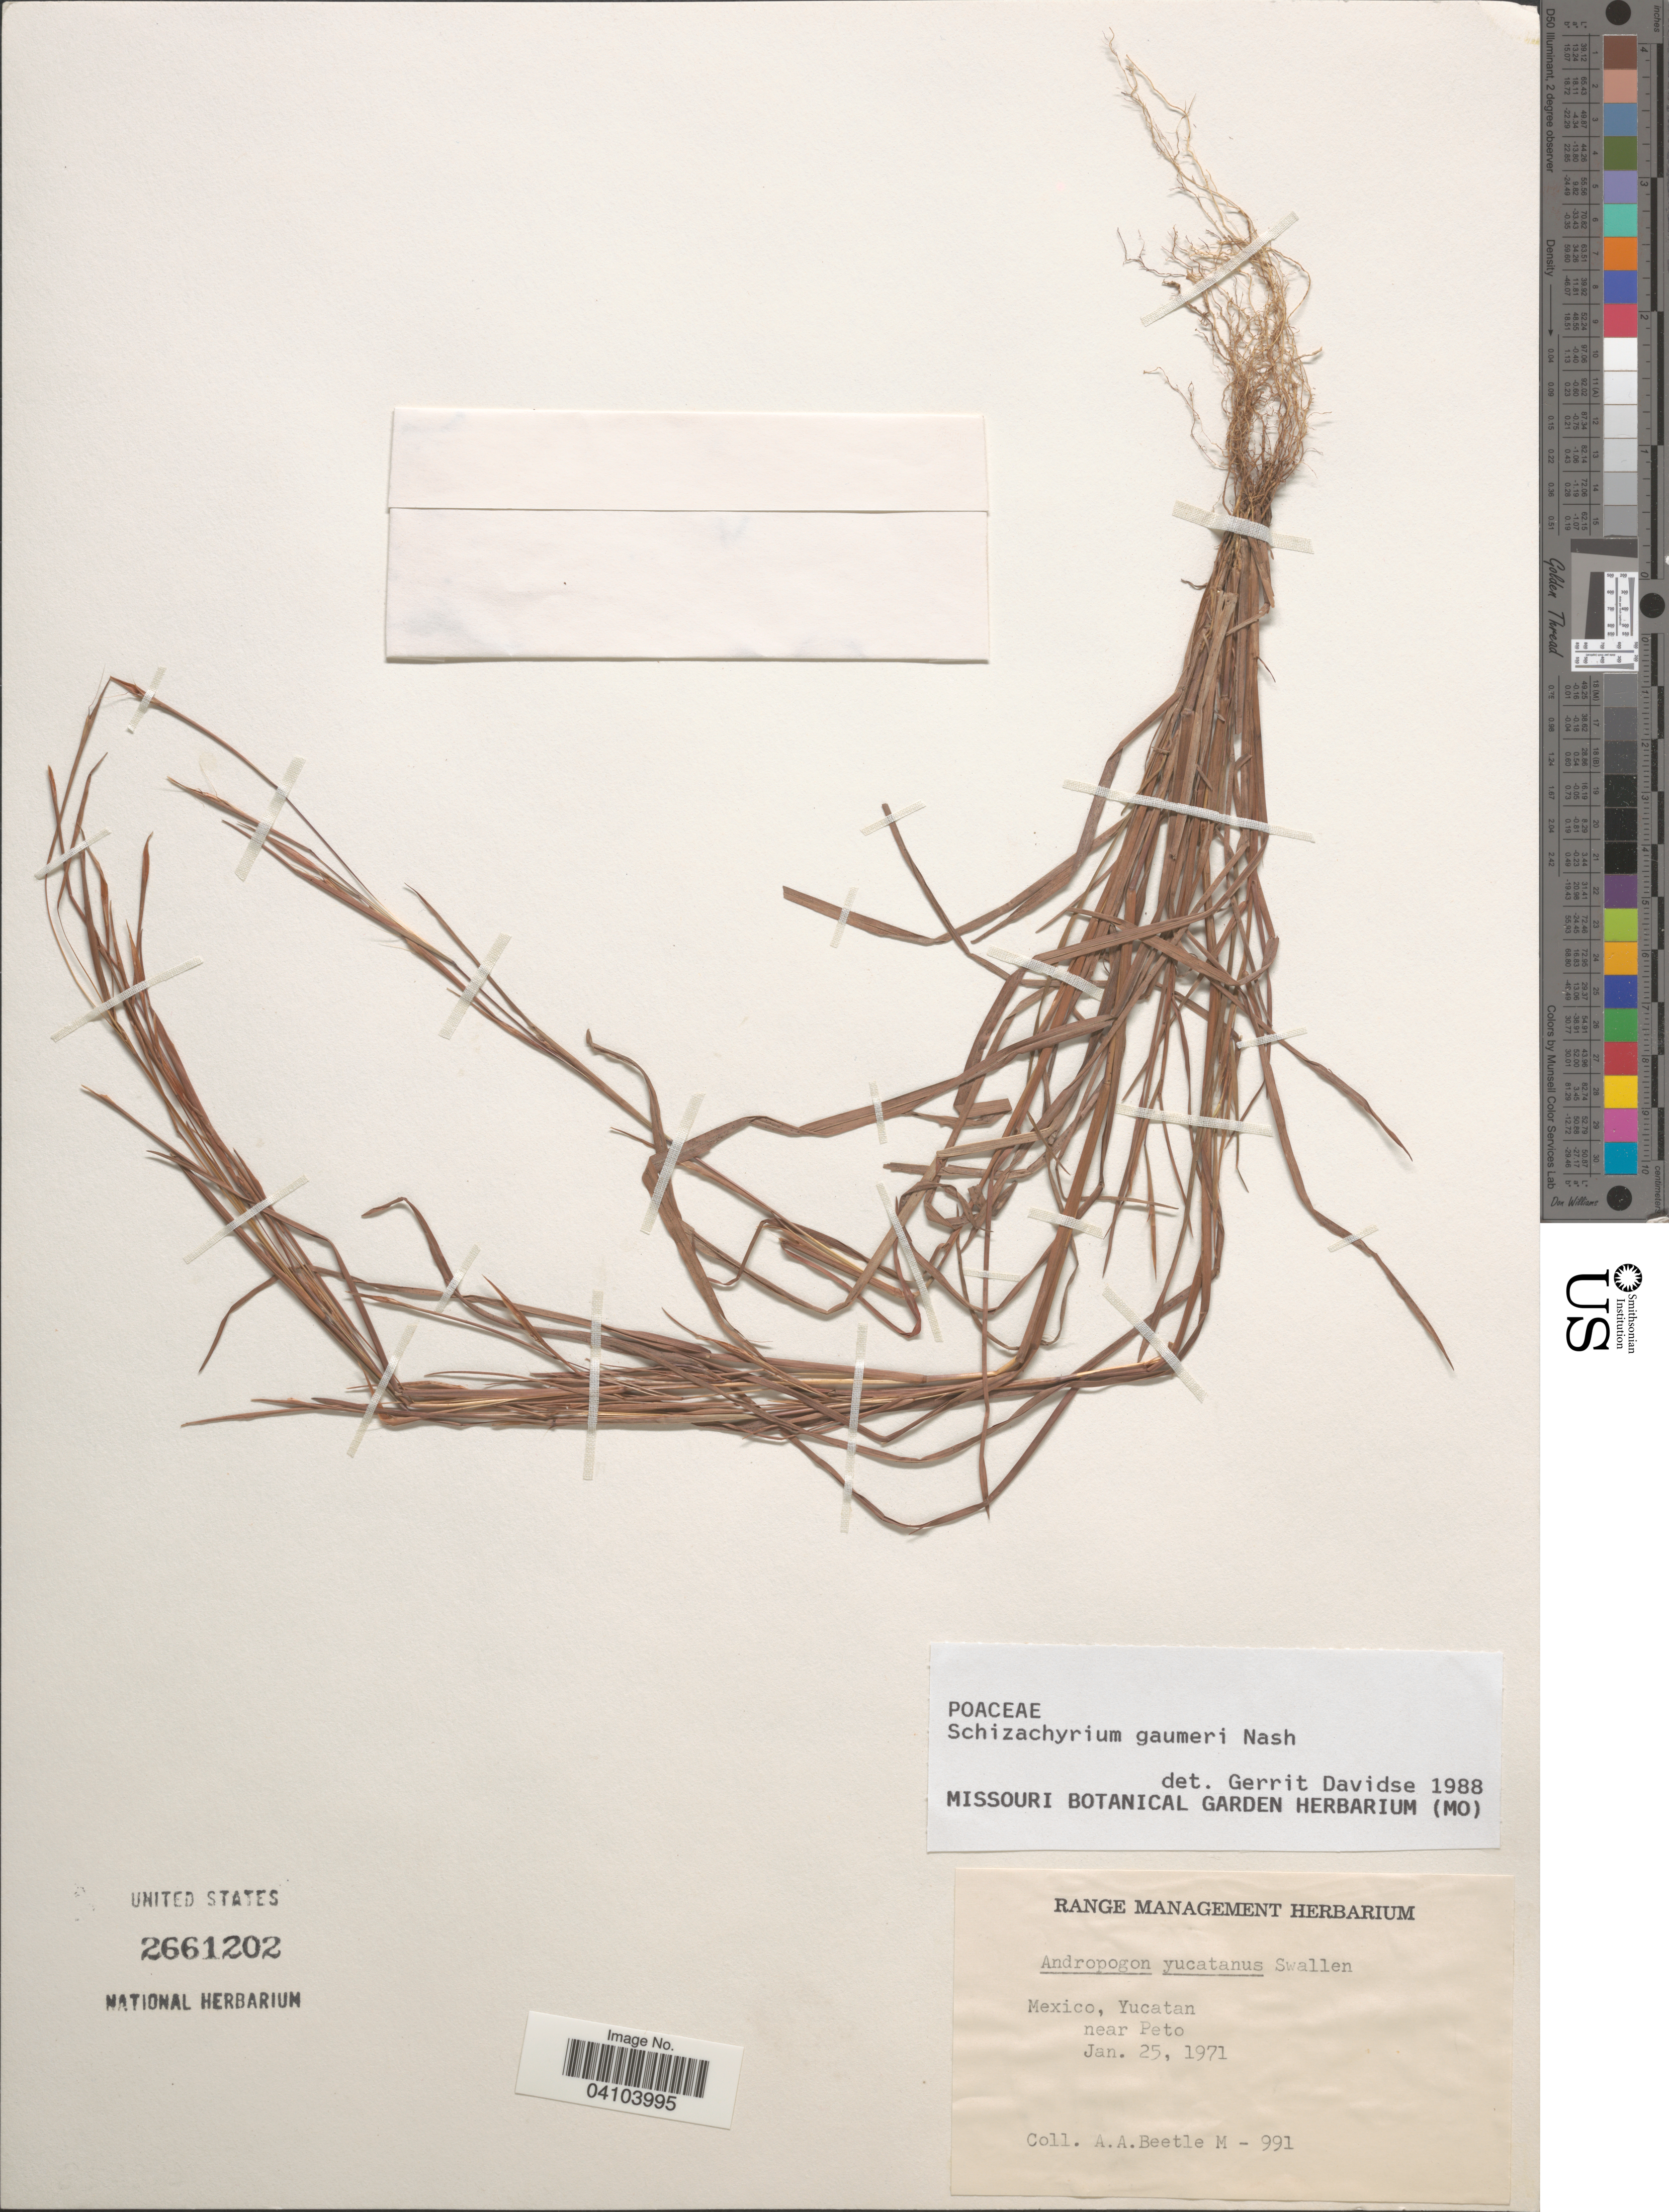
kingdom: Plantae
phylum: Tracheophyta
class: Liliopsida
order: Poales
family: Poaceae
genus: Schizachyrium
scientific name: Schizachyrium gaumeri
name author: Nash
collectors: A. A. Beetle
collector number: M - 991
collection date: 1971-01-25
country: Mexico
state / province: Yucatán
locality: Near Peto.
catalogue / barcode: US 2661202